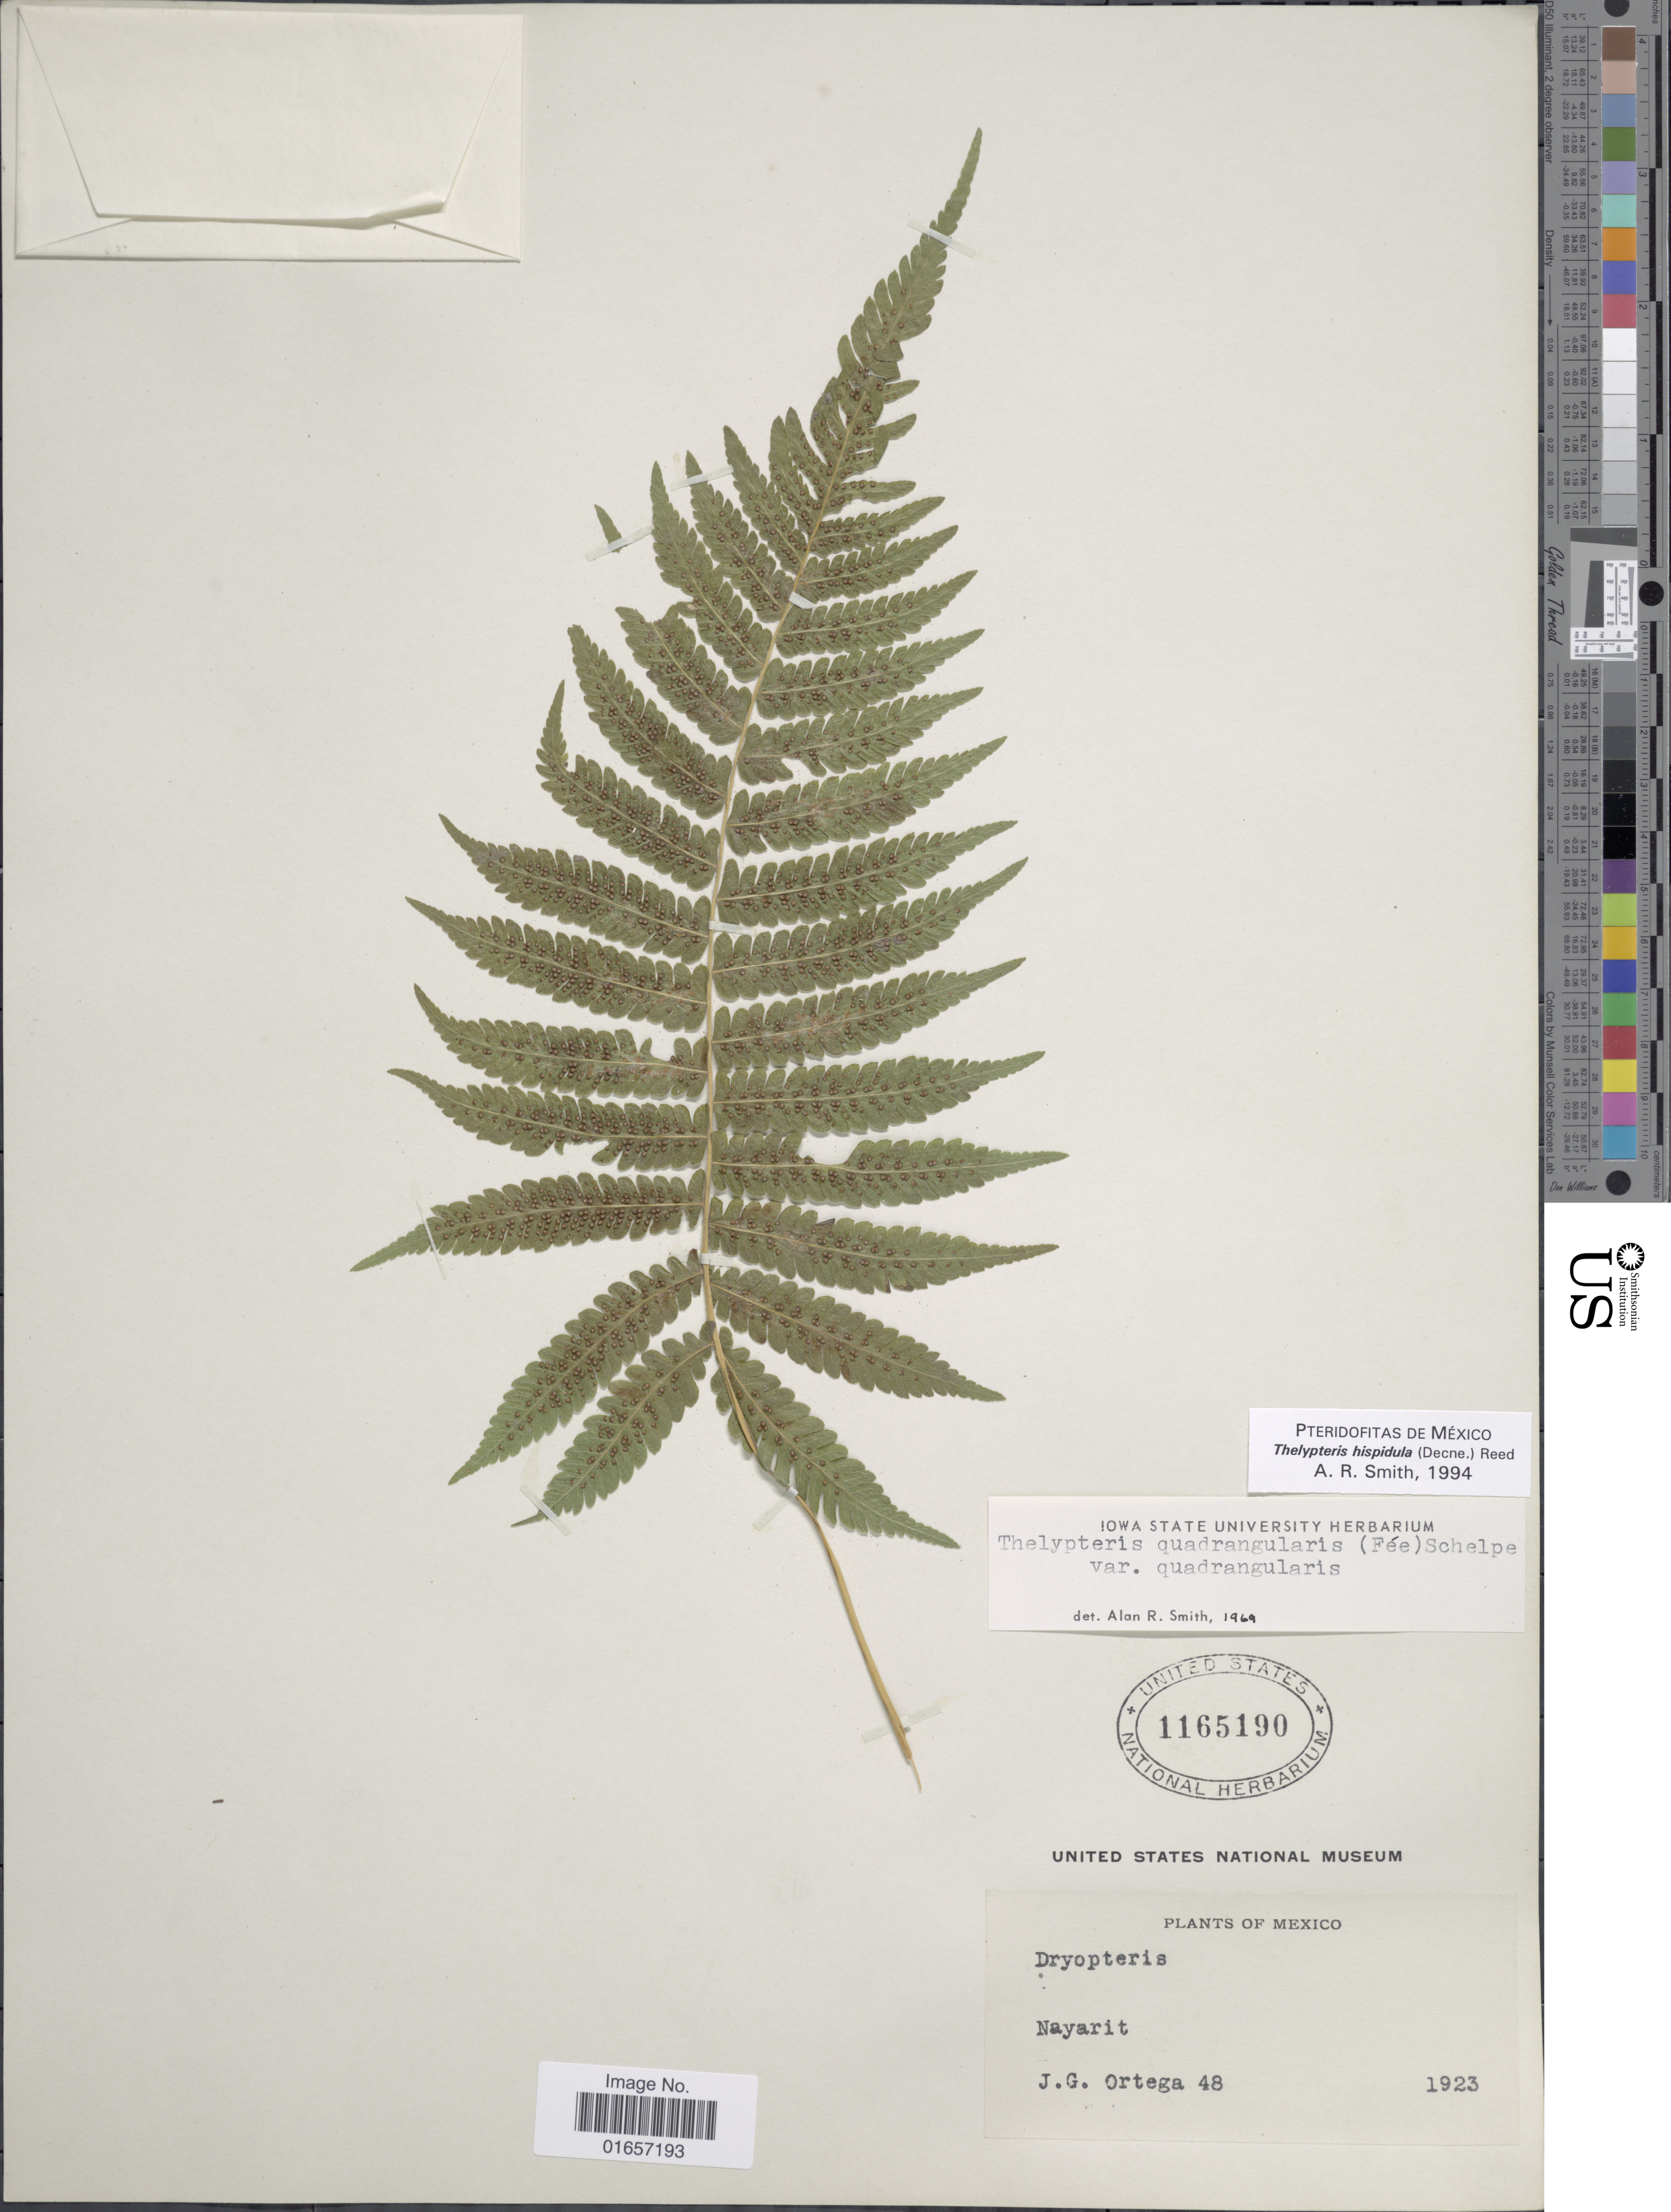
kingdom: Plantae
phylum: Tracheophyta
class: Polypodiopsida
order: Polypodiales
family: Thelypteridaceae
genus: Christella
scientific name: Christella hispidula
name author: (Decne.) Holttum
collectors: J. Ortega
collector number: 48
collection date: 1923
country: Mexico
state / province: Nayarit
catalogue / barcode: US 1165190